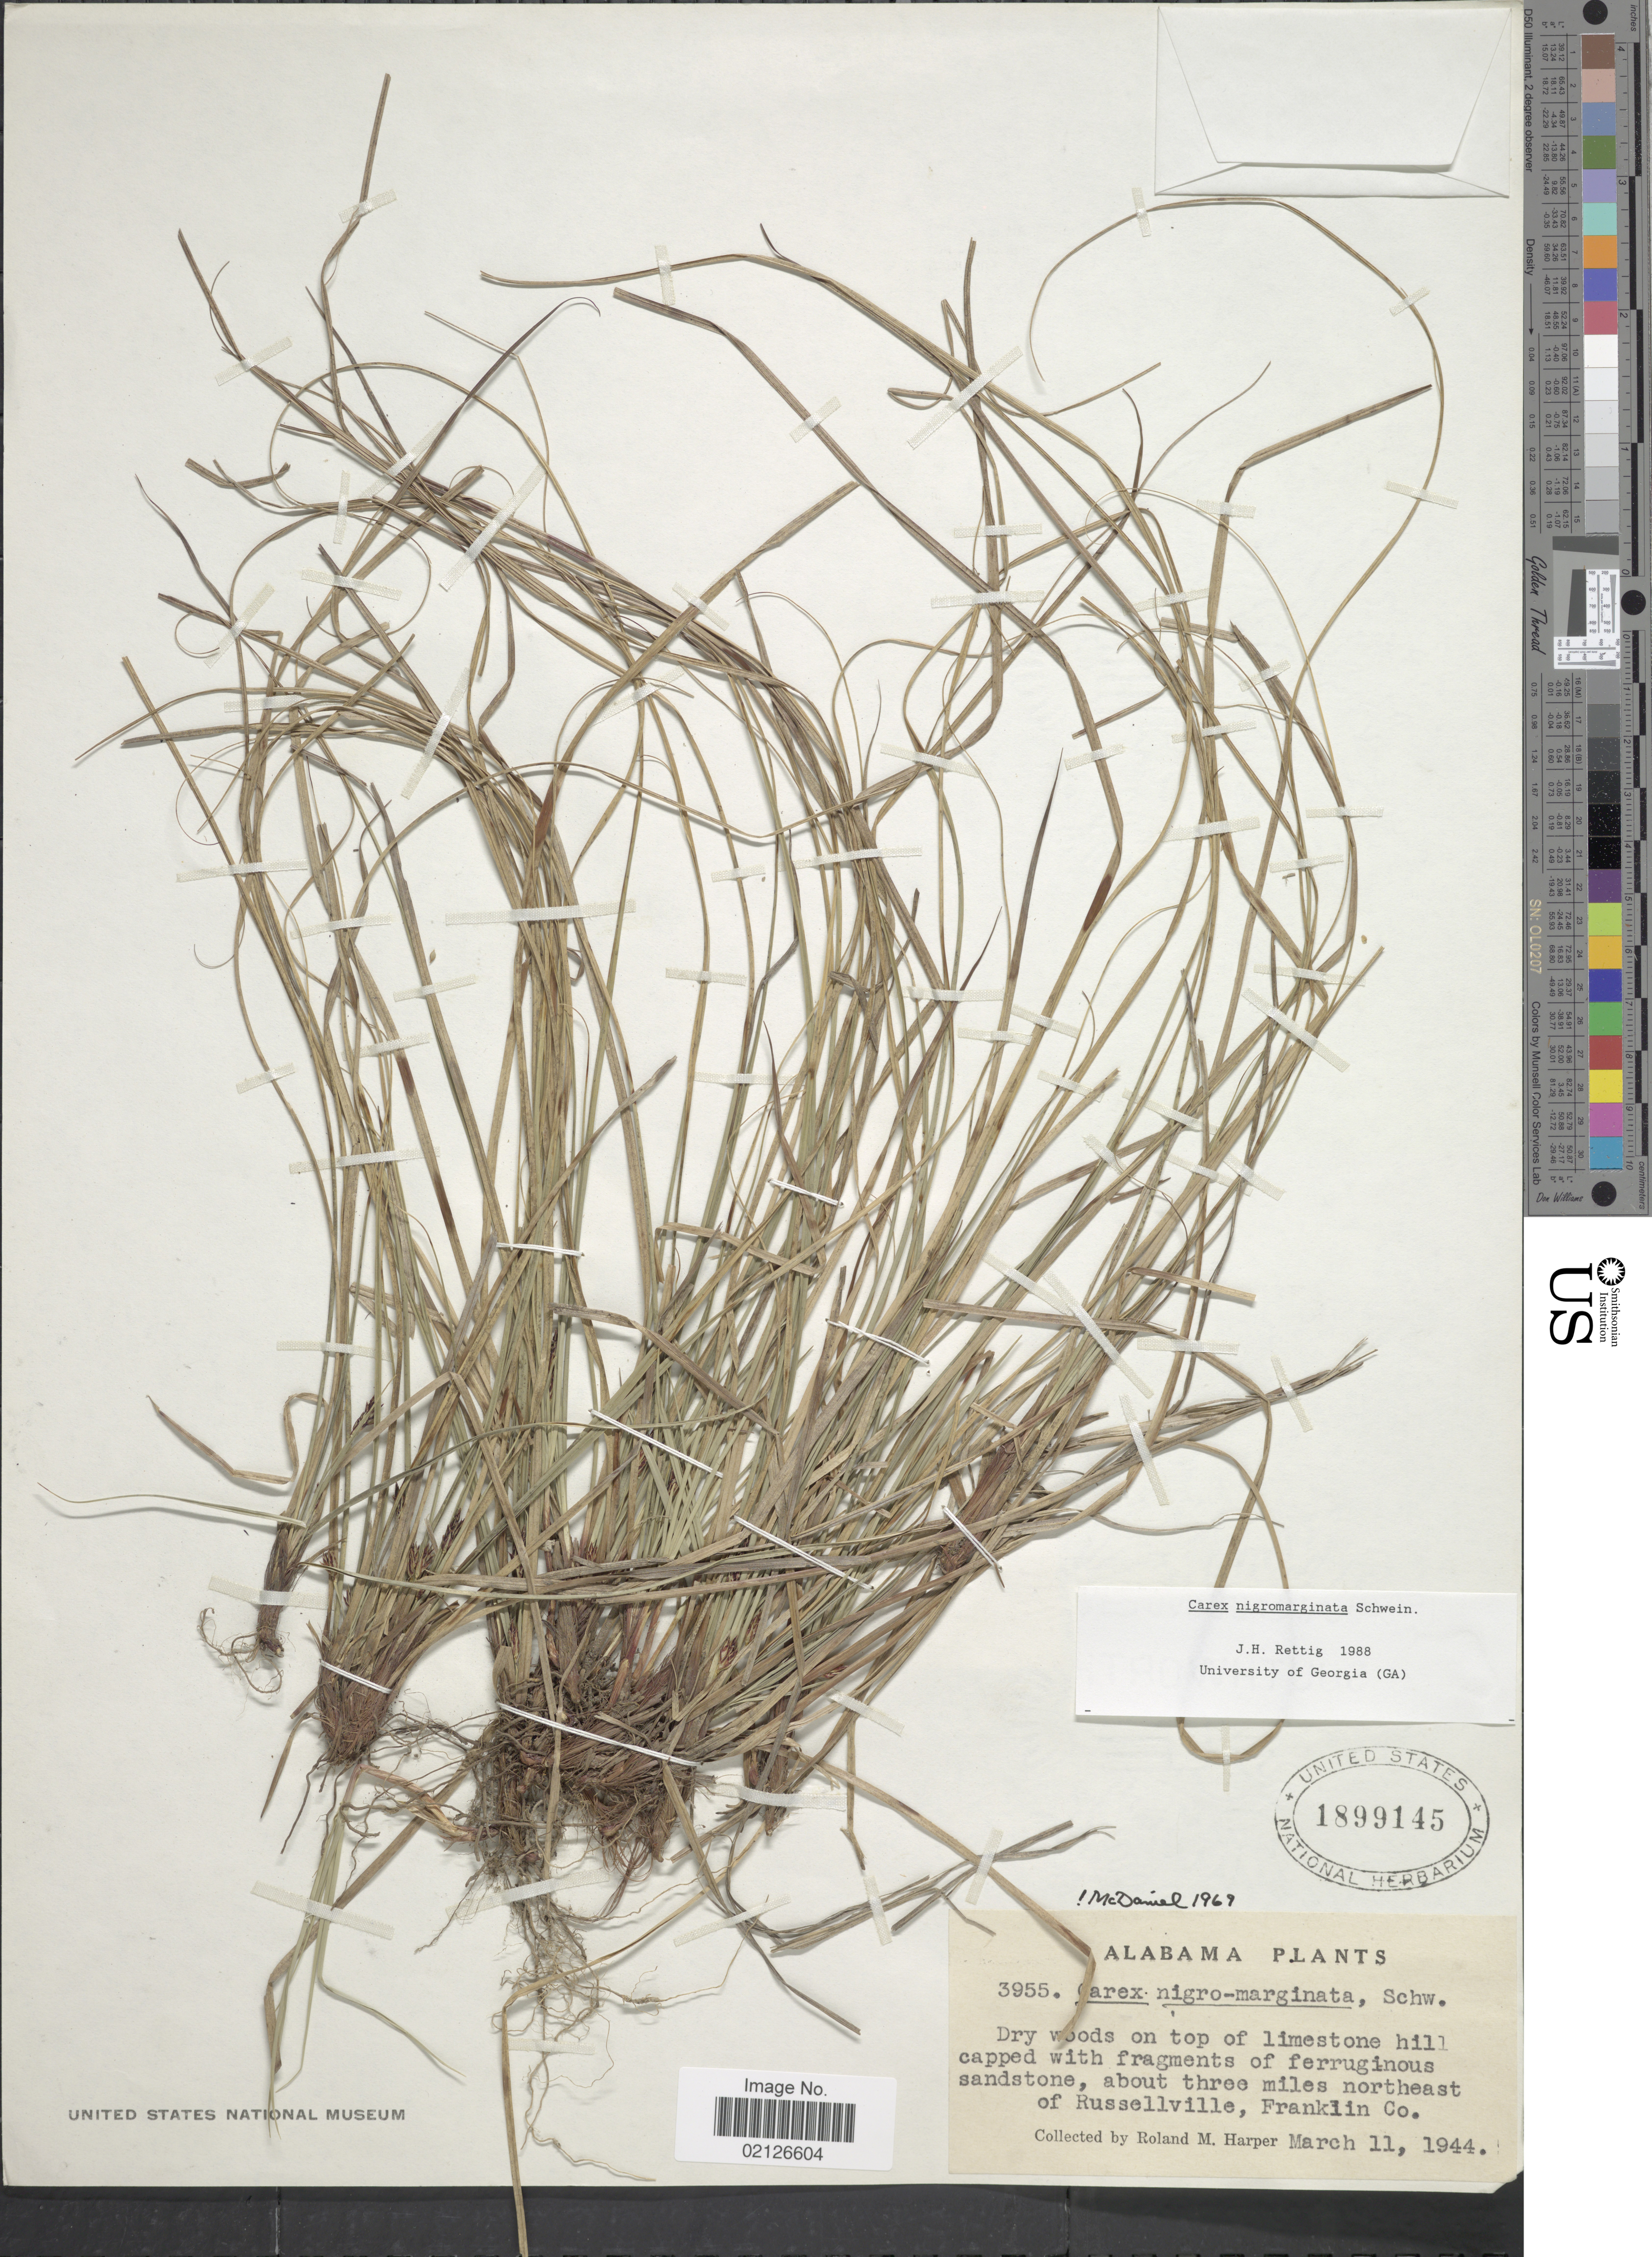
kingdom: Plantae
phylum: Tracheophyta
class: Liliopsida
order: Poales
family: Cyperaceae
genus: Carex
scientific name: Carex nigromarginata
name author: Schwein.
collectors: R. M. Harper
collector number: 3955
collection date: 1944-03-11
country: United States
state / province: Alabama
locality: On top of limestone hill, about three miles northeast of Russelville, Franklin Co.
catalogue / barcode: US 1899145